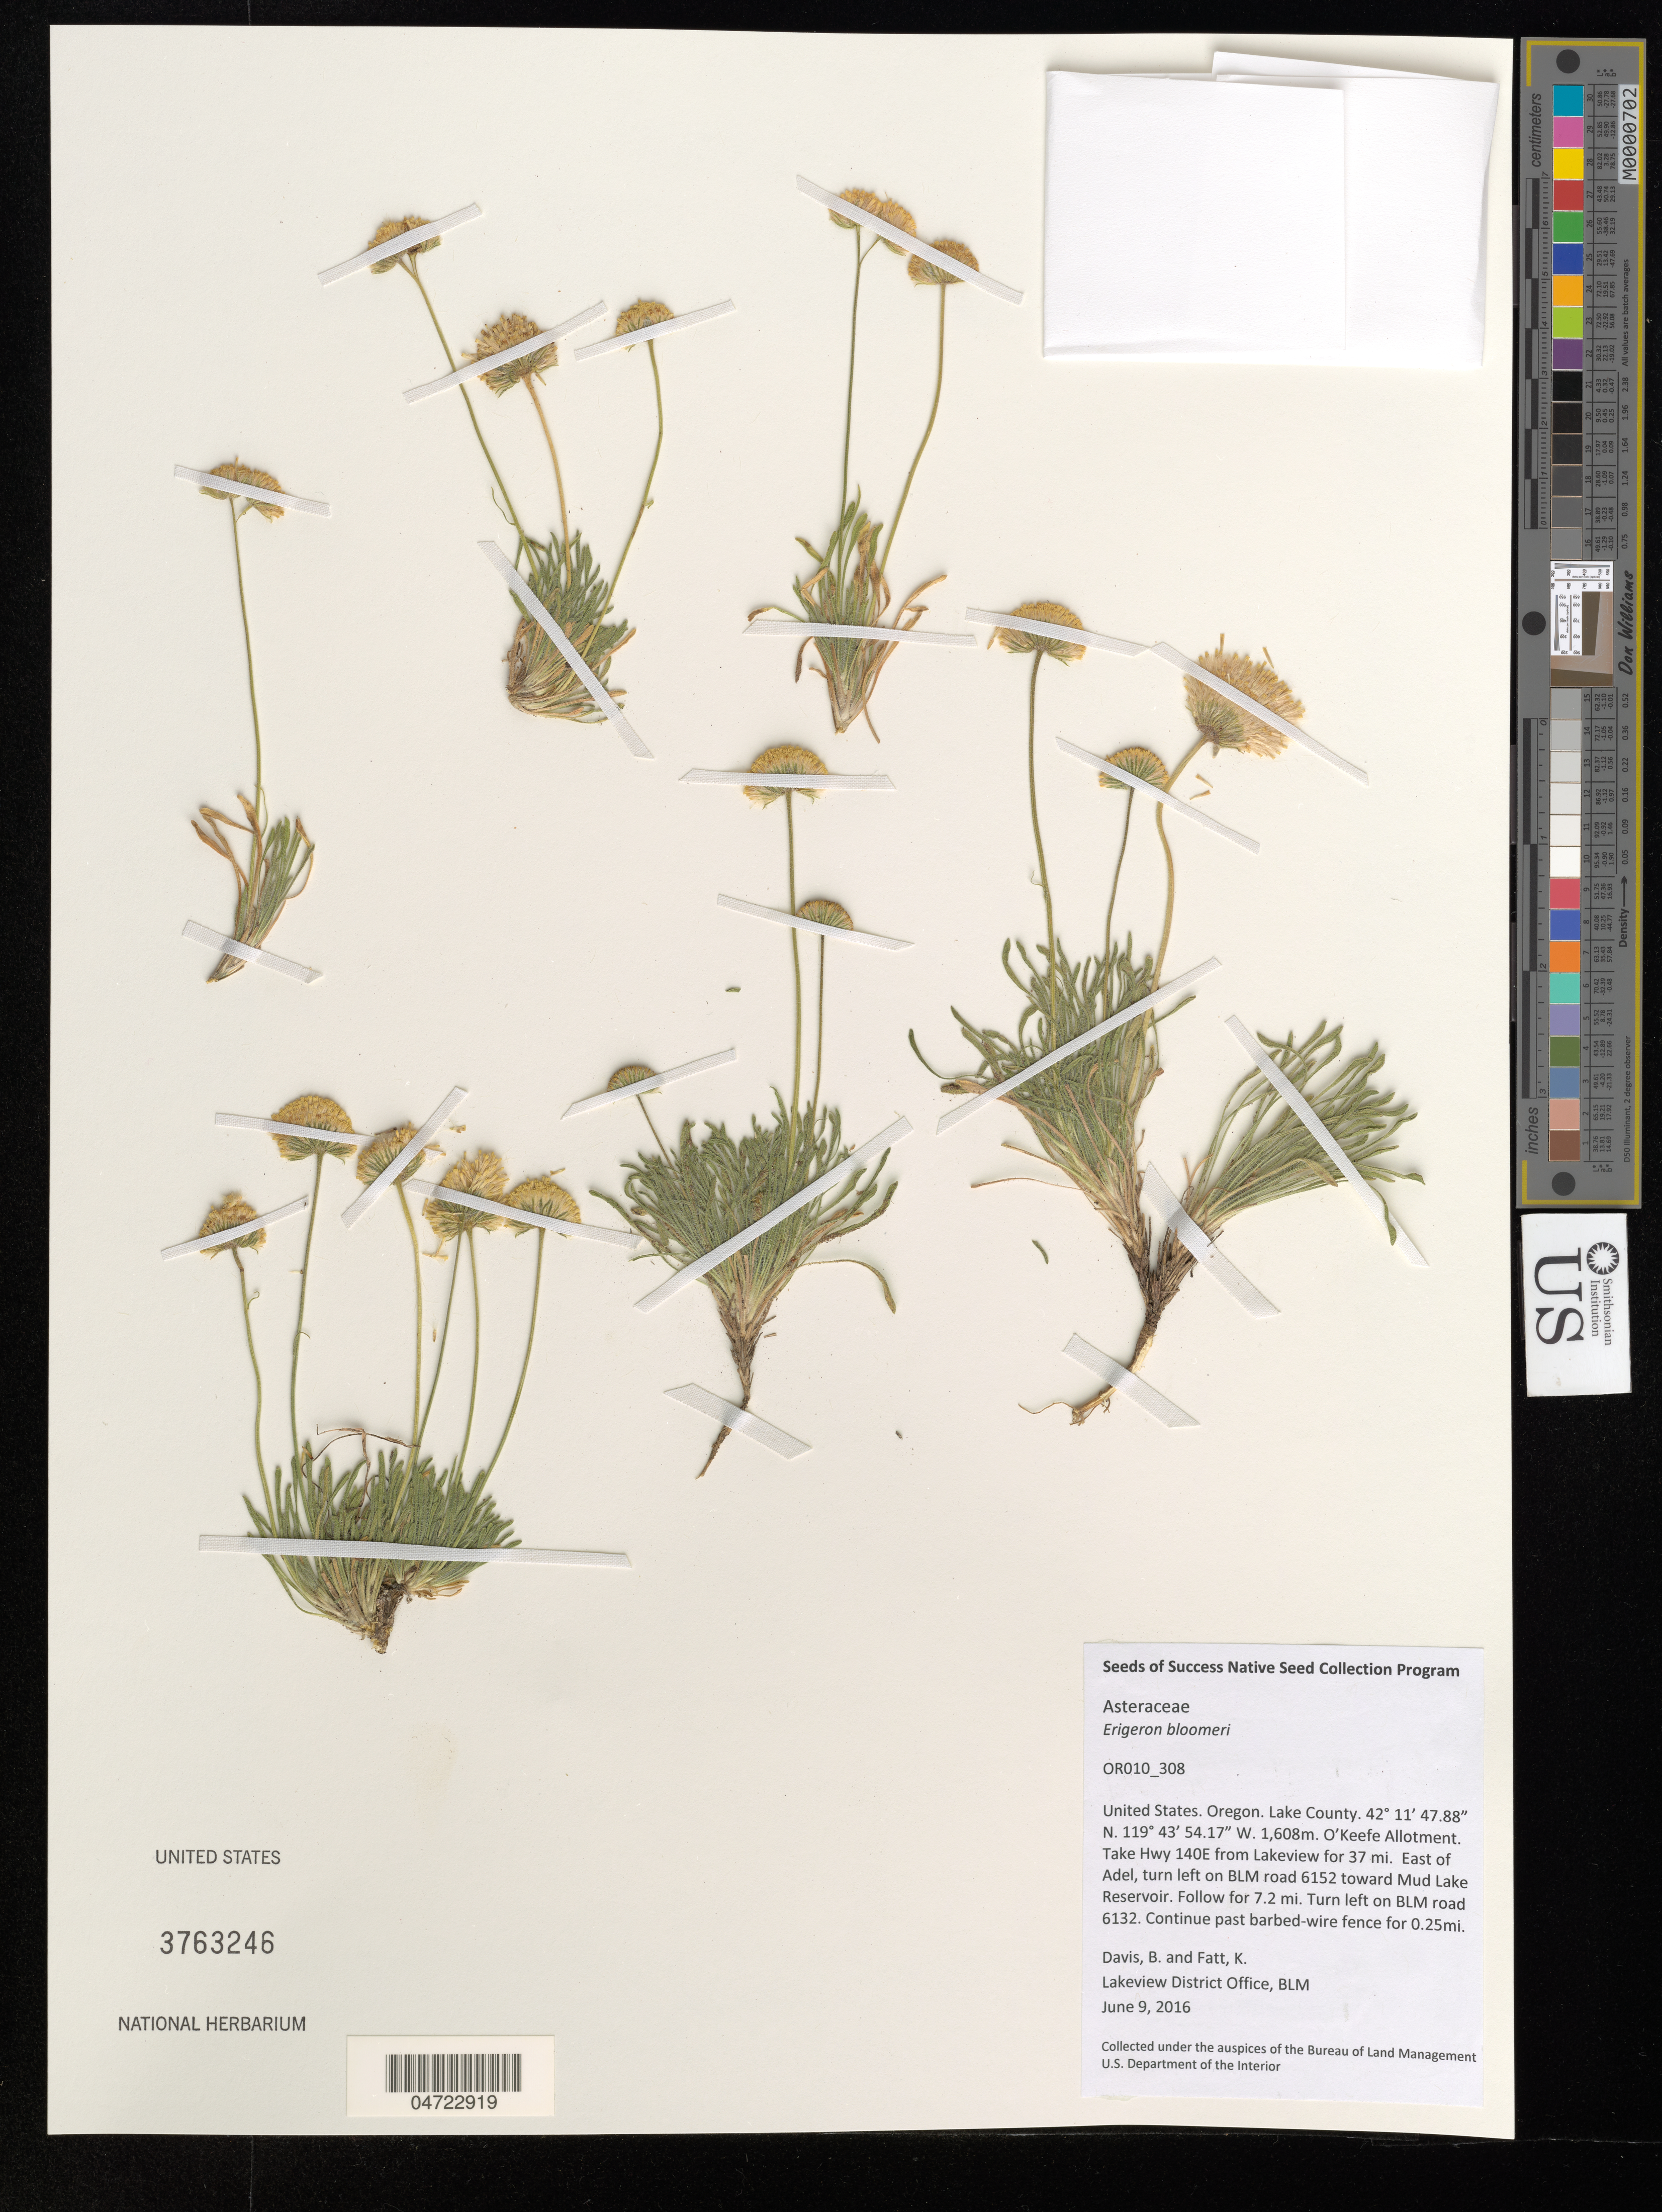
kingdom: Plantae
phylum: Tracheophyta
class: Magnoliopsida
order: Asterales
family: Asteraceae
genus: Erigeron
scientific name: Erigeron bloomeri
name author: A. Gray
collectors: B. Davis & K. Fatt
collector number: OR010_308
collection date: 2016-06-09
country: United States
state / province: Oregon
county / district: Lake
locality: Lake County. O'Keefe Allotment. Take Hwy 140E from Lakeview for 37 mi. East of Adel, turn left on BLM road 6152 toward Mud Lake Reservoir. Follow for 7.2 mi. Turn left on BLM road 6132. Continue past barbed-wire fence for 0.25mi.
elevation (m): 1608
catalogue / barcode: US 3763246